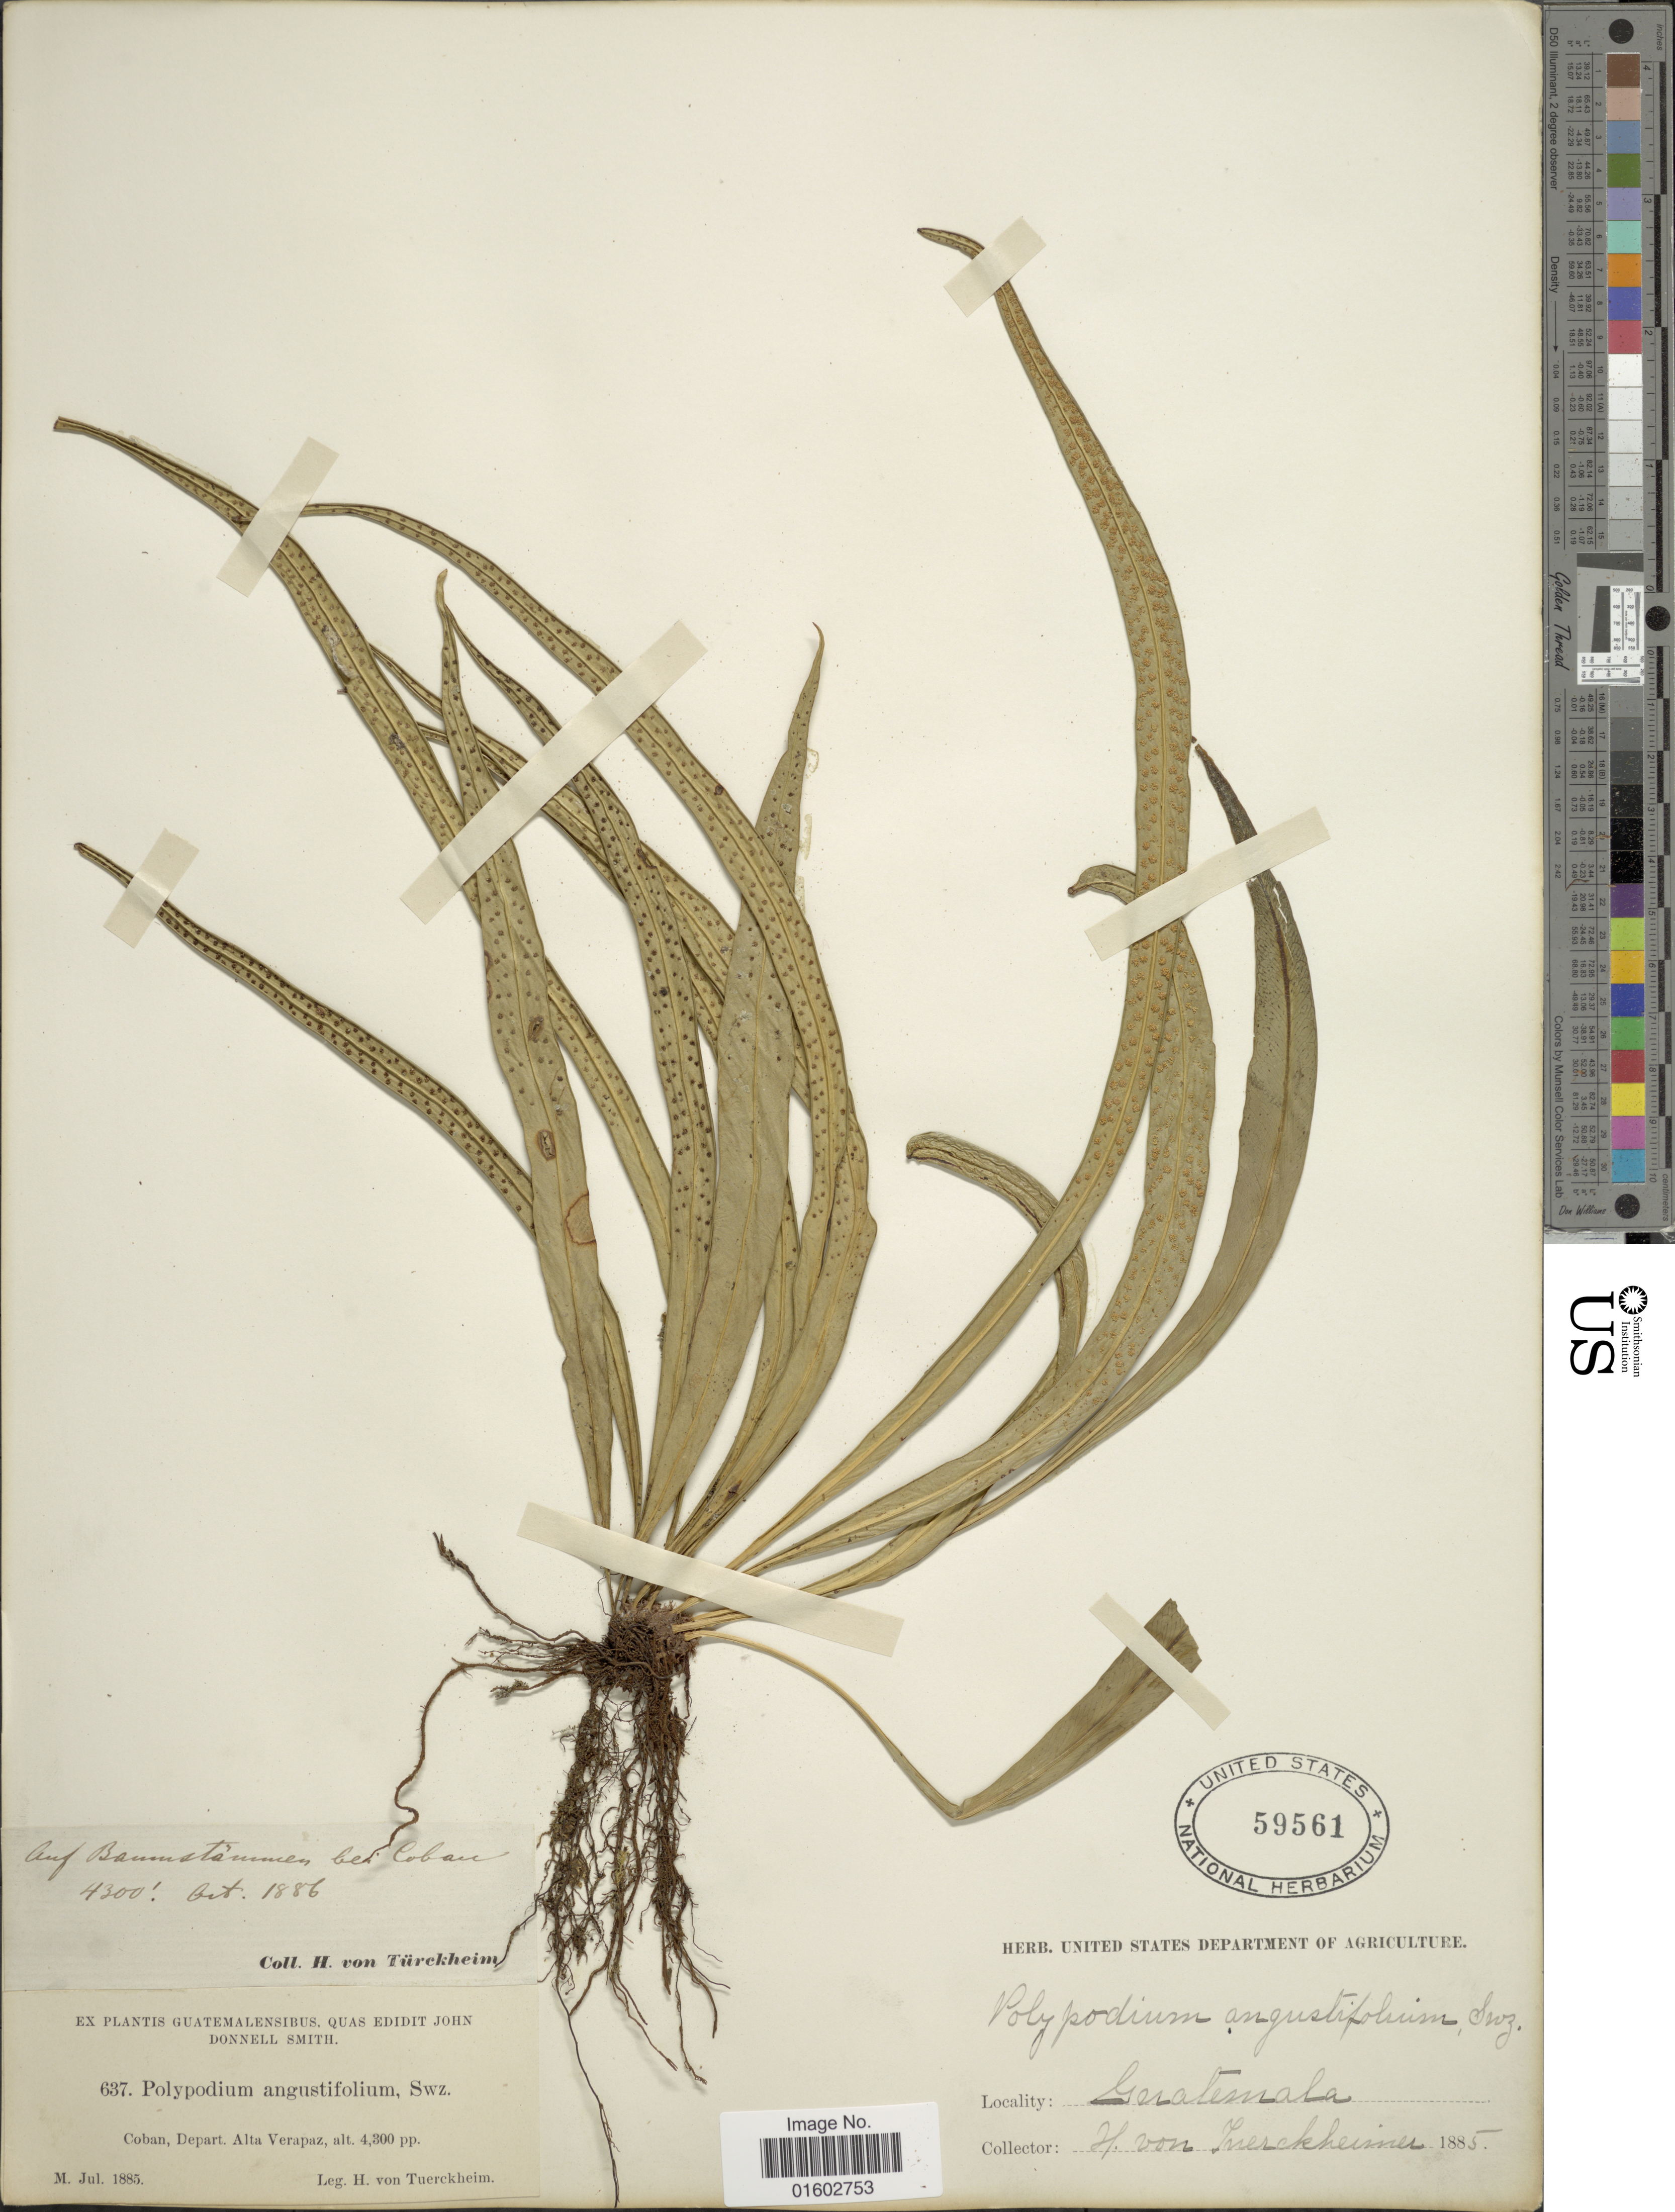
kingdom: Plantae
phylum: Tracheophyta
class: Polypodiopsida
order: Polypodiales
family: Polypodiaceae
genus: Campyloneurum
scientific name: Campyloneurum angustifolium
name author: (Sw.) Fée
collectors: H. von Türckheim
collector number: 637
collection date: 1885-07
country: Guatemala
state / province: Alta Verapaz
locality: Coban, Depart. Alta Verapaz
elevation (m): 1311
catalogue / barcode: US 59561